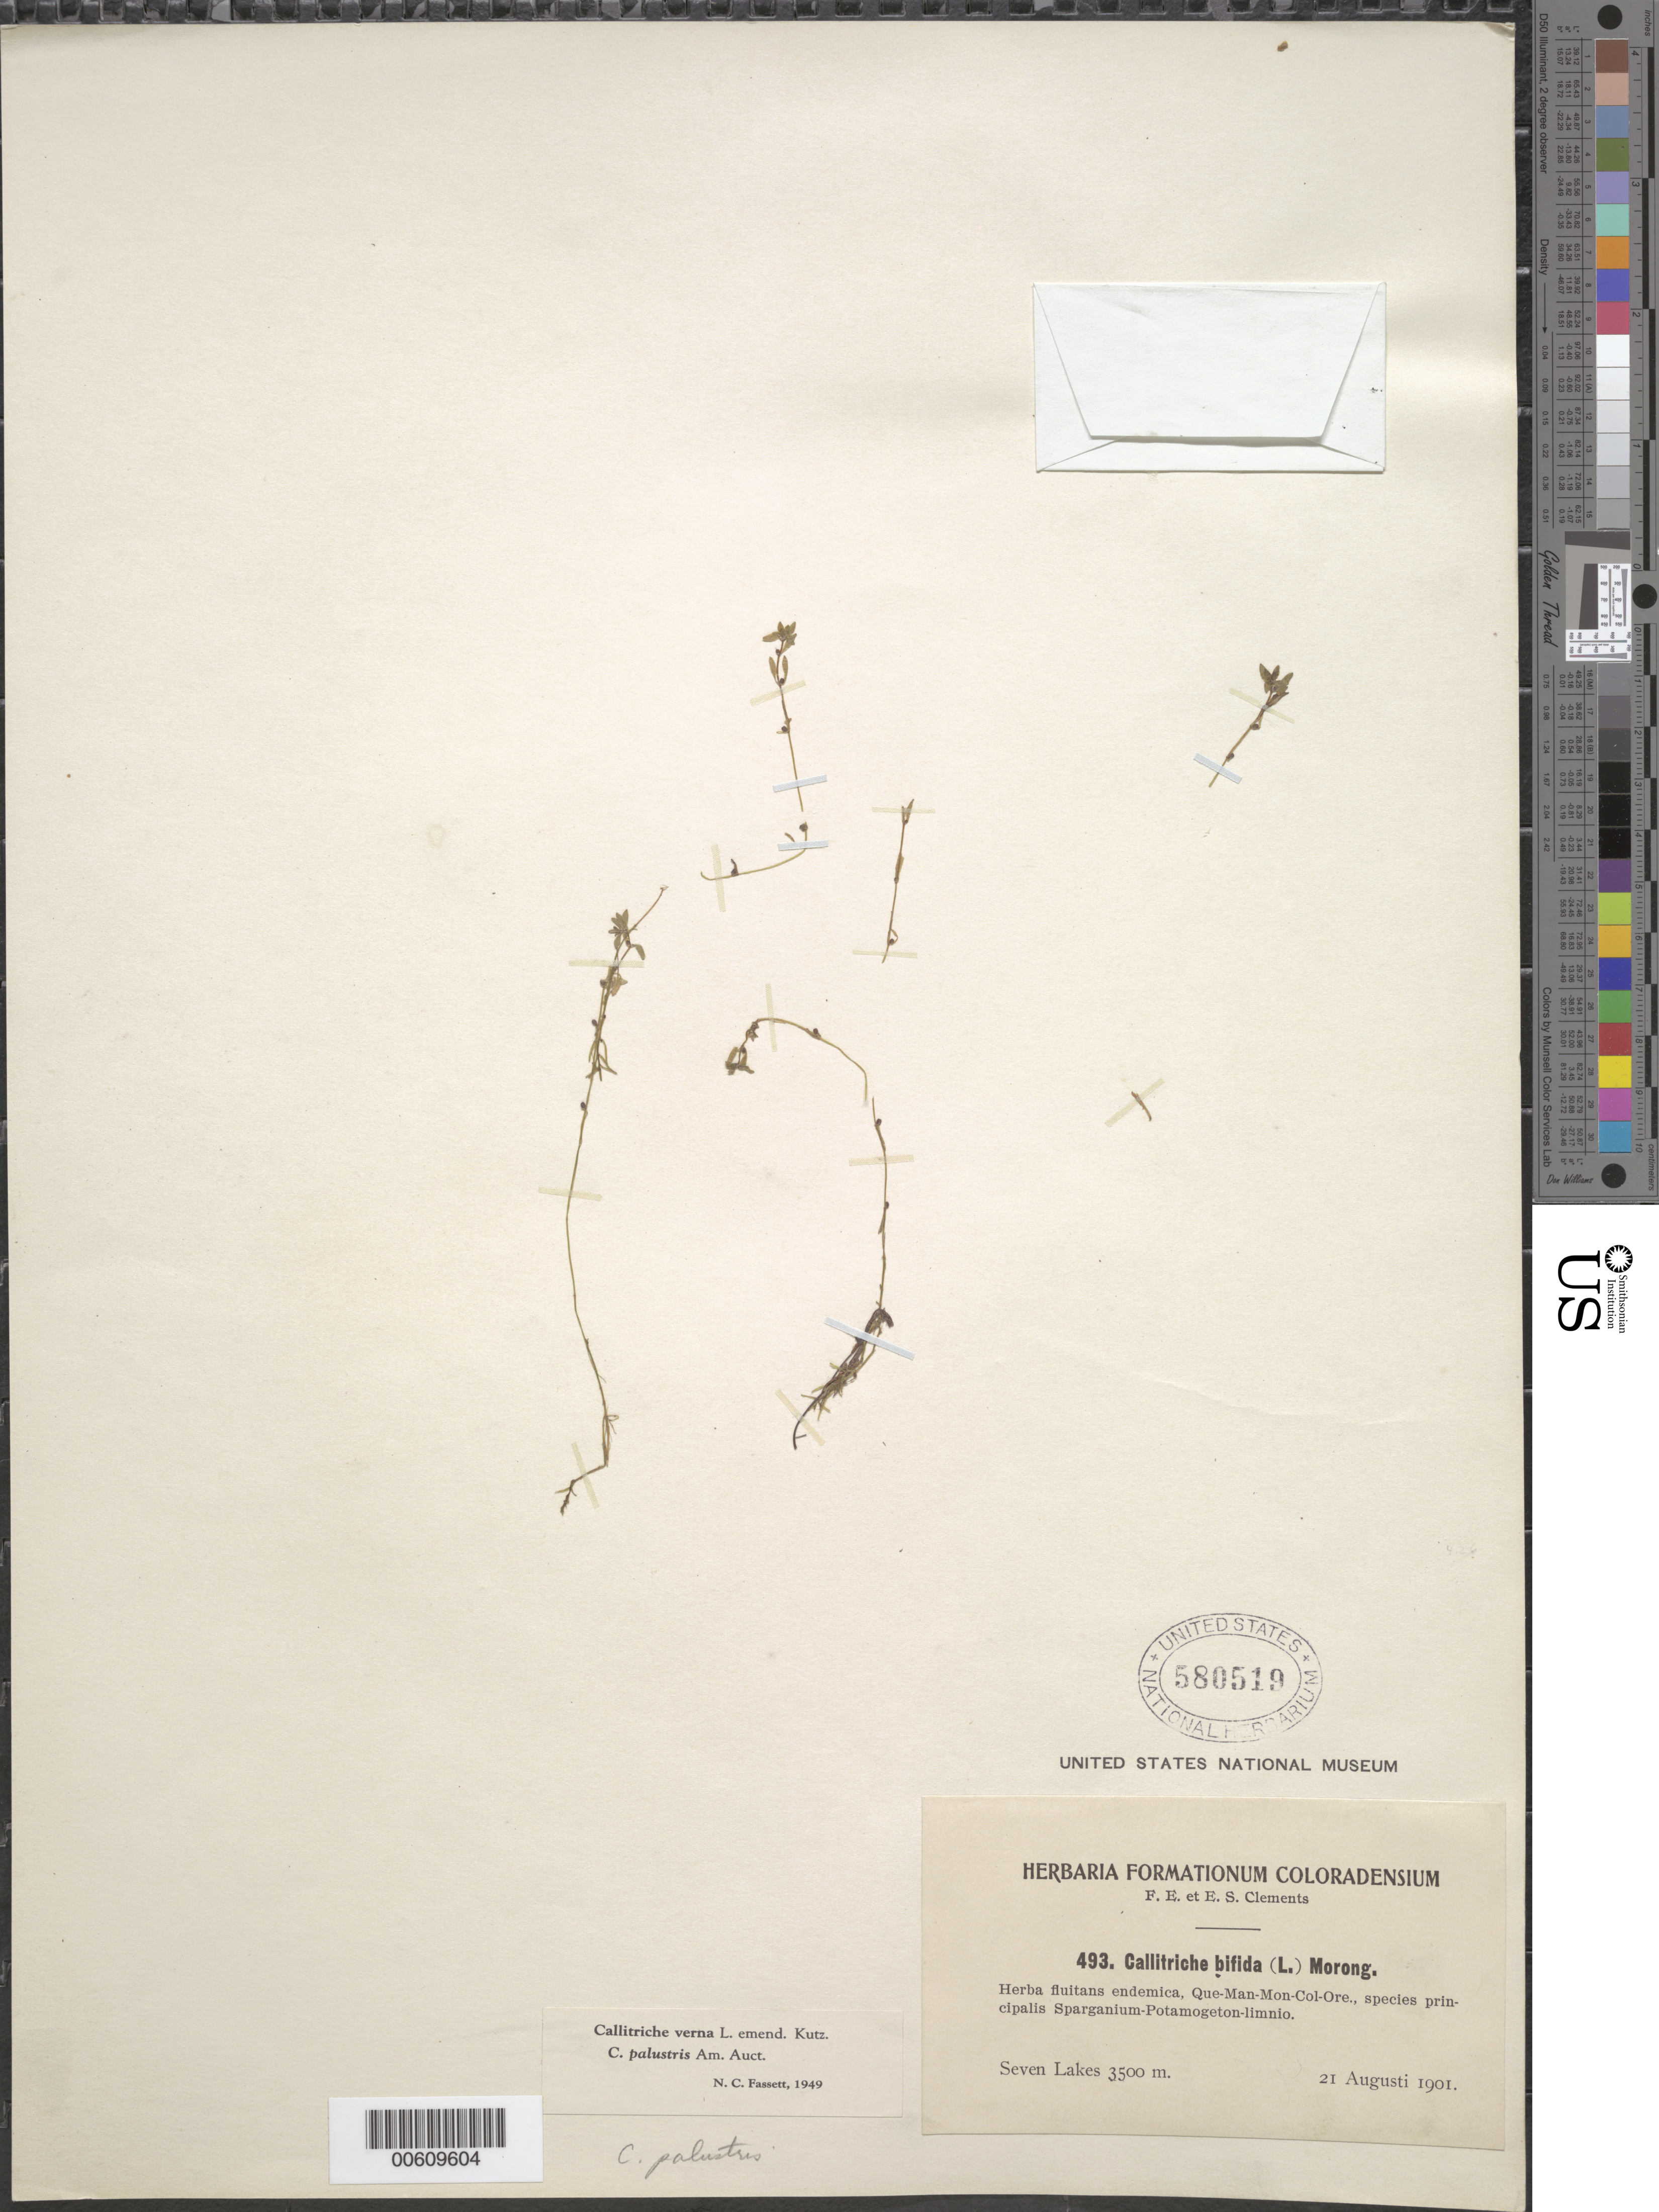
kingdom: Plantae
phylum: Tracheophyta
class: Magnoliopsida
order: Lamiales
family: Plantaginaceae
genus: Callitriche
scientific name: Callitriche verna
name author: L.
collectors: F. E. Clements & E. S. Clements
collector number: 493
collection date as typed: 21 Aug 1901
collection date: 1901-08-21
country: United States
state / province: Colorado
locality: Que Man Mon Col Ore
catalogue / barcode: US 580519